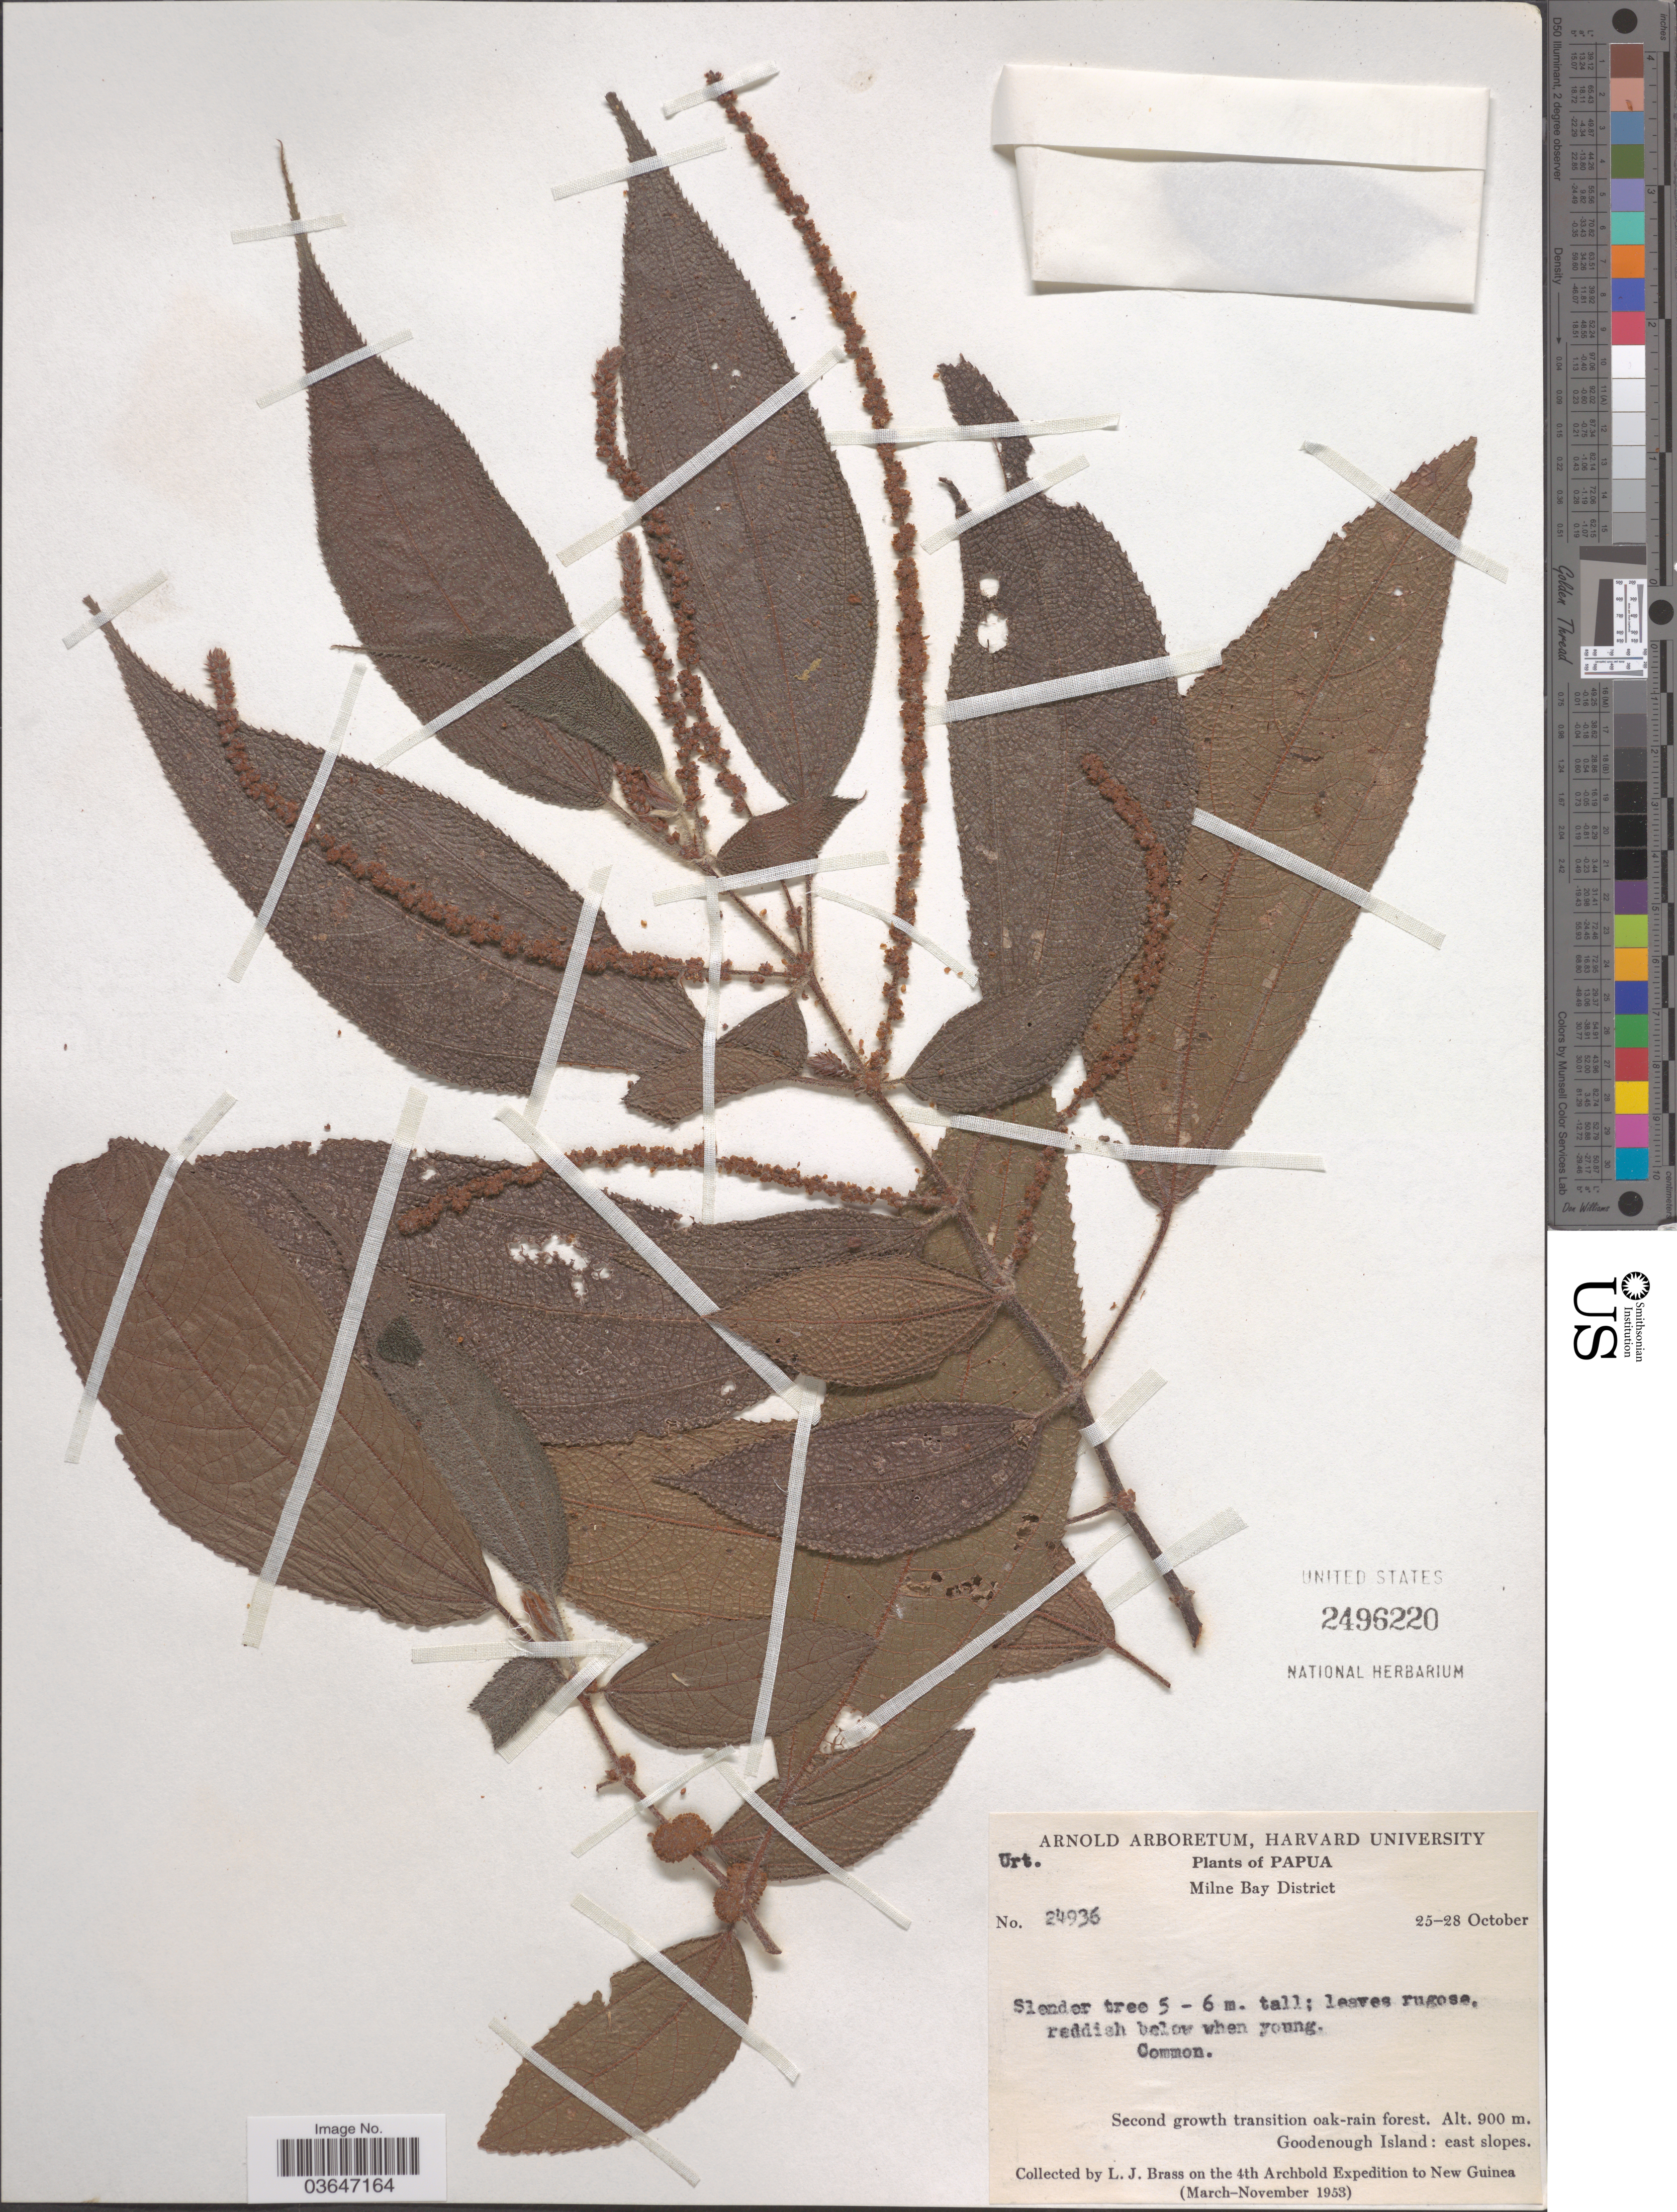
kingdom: Plantae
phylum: Tracheophyta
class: Magnoliopsida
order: Proteales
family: Proteaceae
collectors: L. J. Brass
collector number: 24936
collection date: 1953-10-25/1953-10-28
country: Papua New Guinea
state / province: Milne Bay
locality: Papua. Milne Bay District. Goodenough Island. New Guinea.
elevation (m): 900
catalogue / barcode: US 2496220